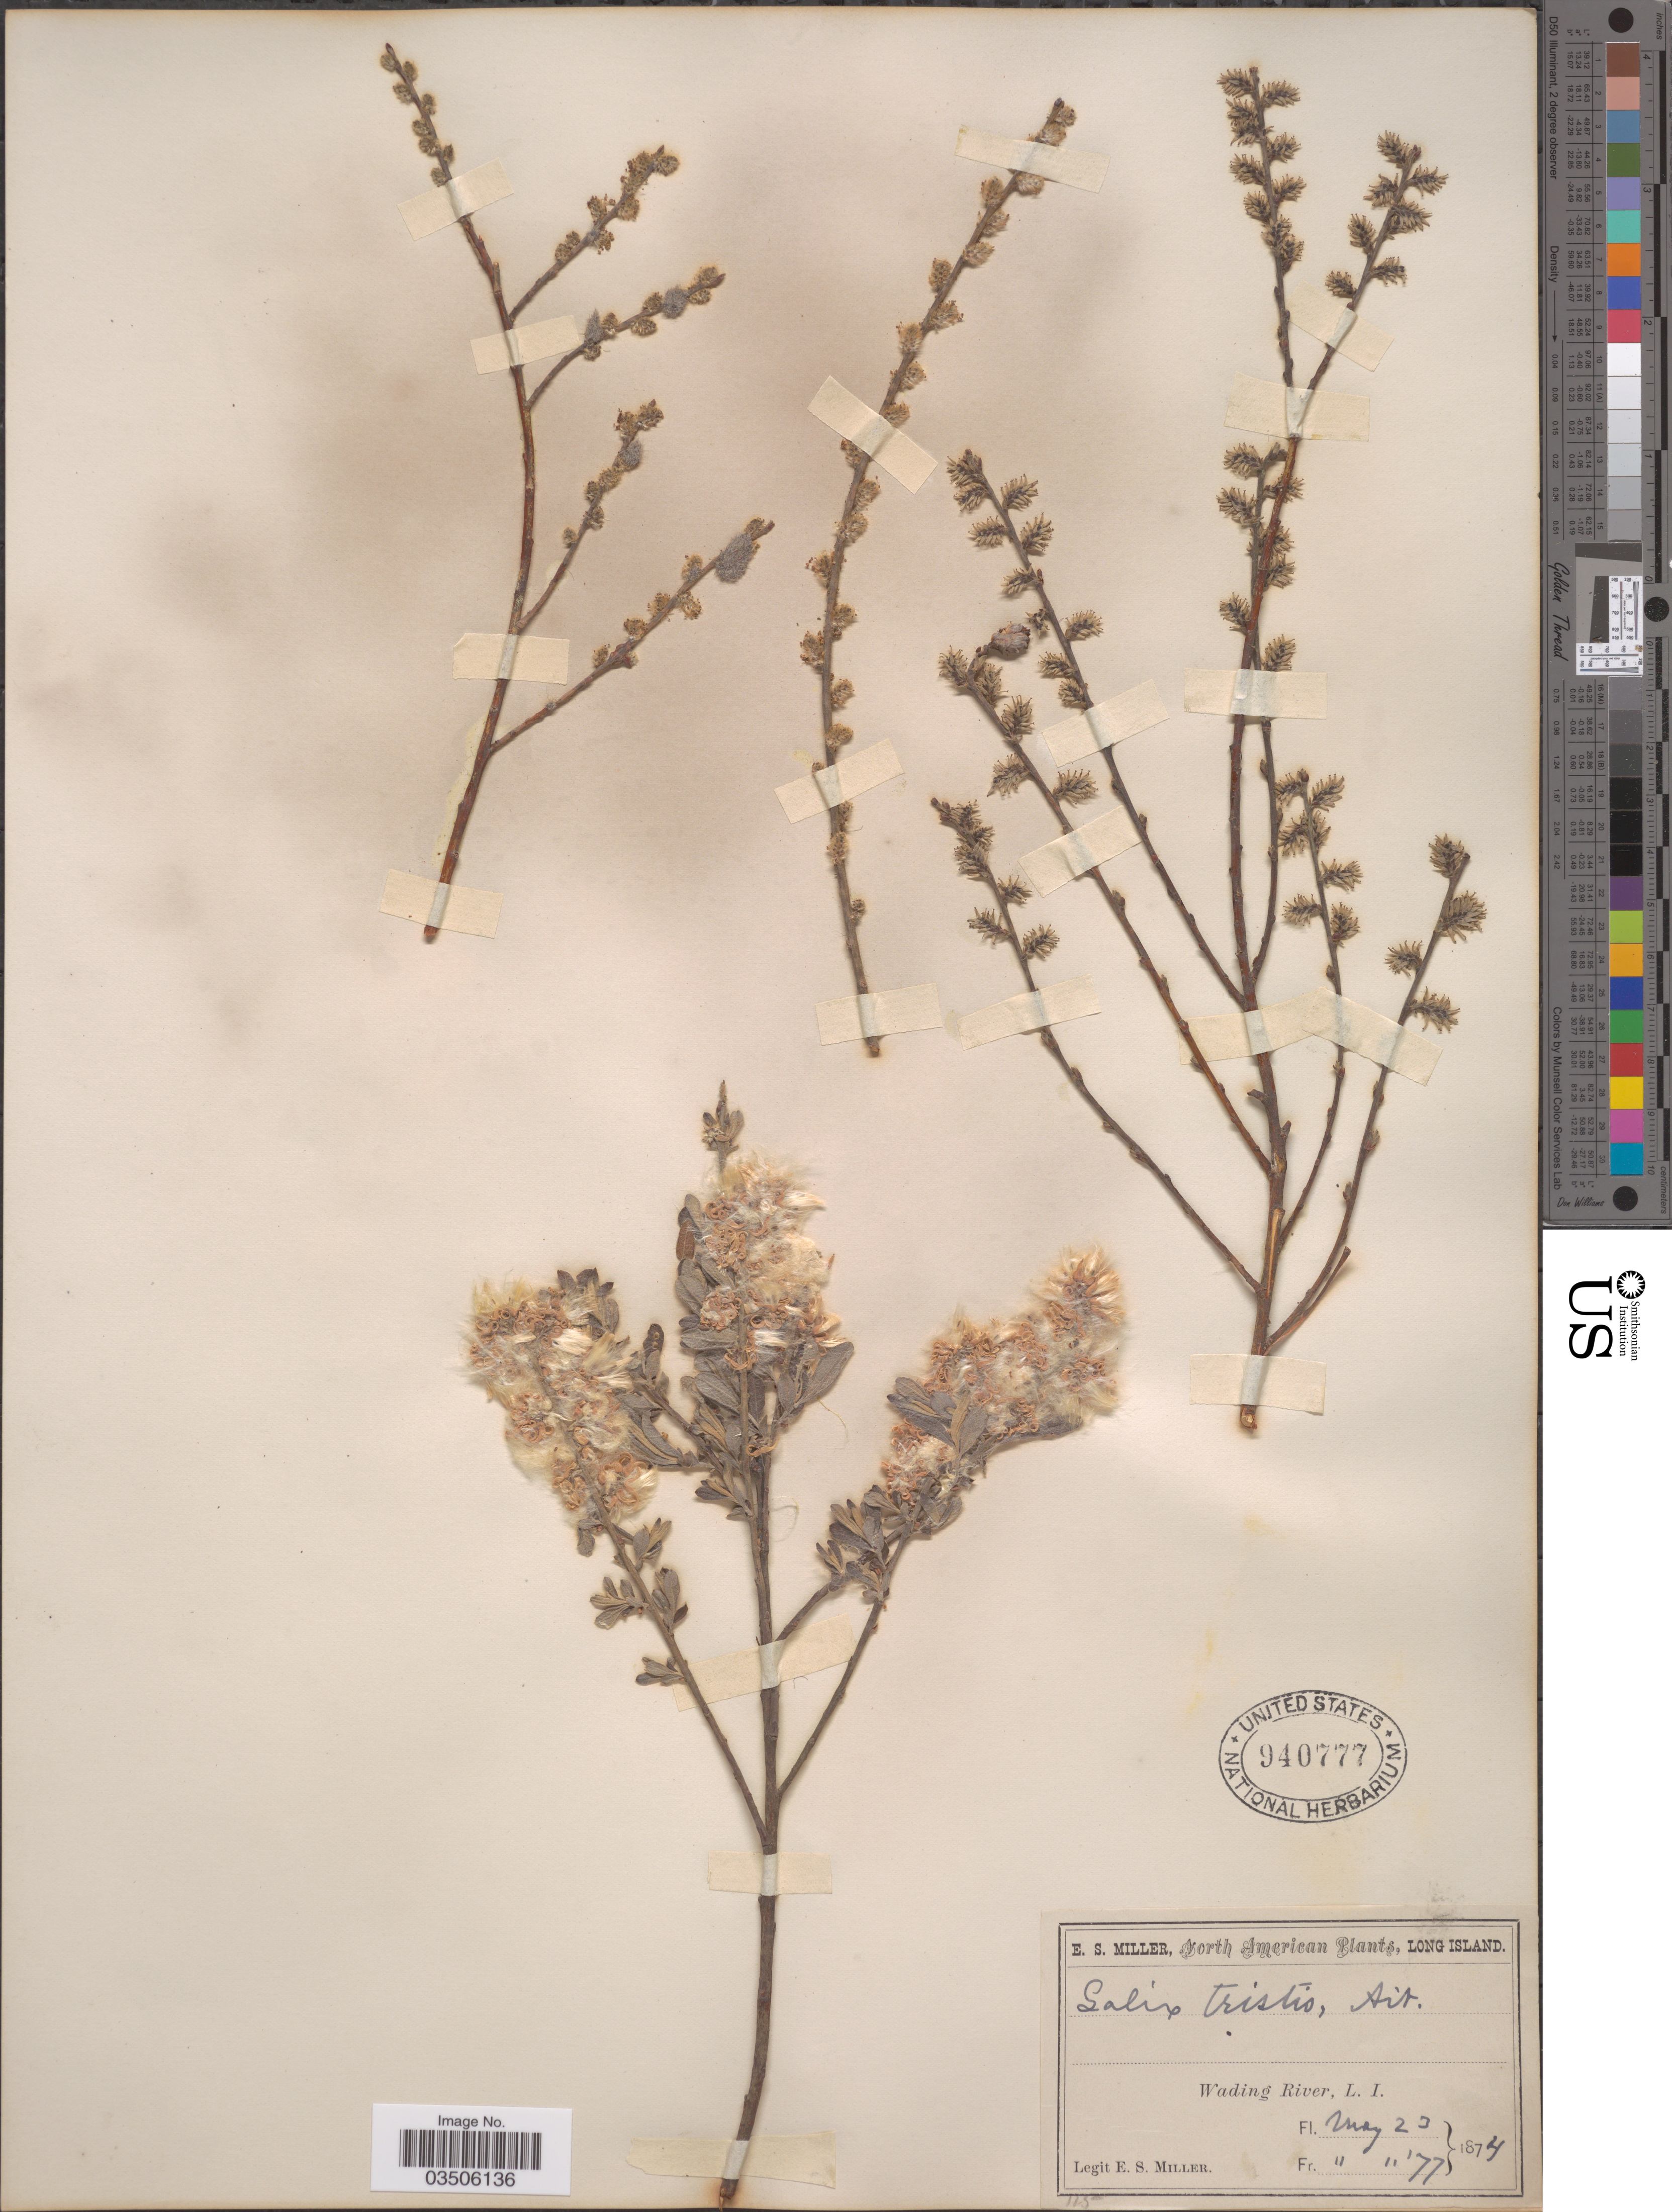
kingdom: Plantae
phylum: Tracheophyta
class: Magnoliopsida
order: Malpighiales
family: Salicaceae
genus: Salix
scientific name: Salix tristis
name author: Aiton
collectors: E. S. Miller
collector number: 125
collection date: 1874-05-23/1877-05-23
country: United States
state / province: New York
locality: Wading River, L.I.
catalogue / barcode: US 940777